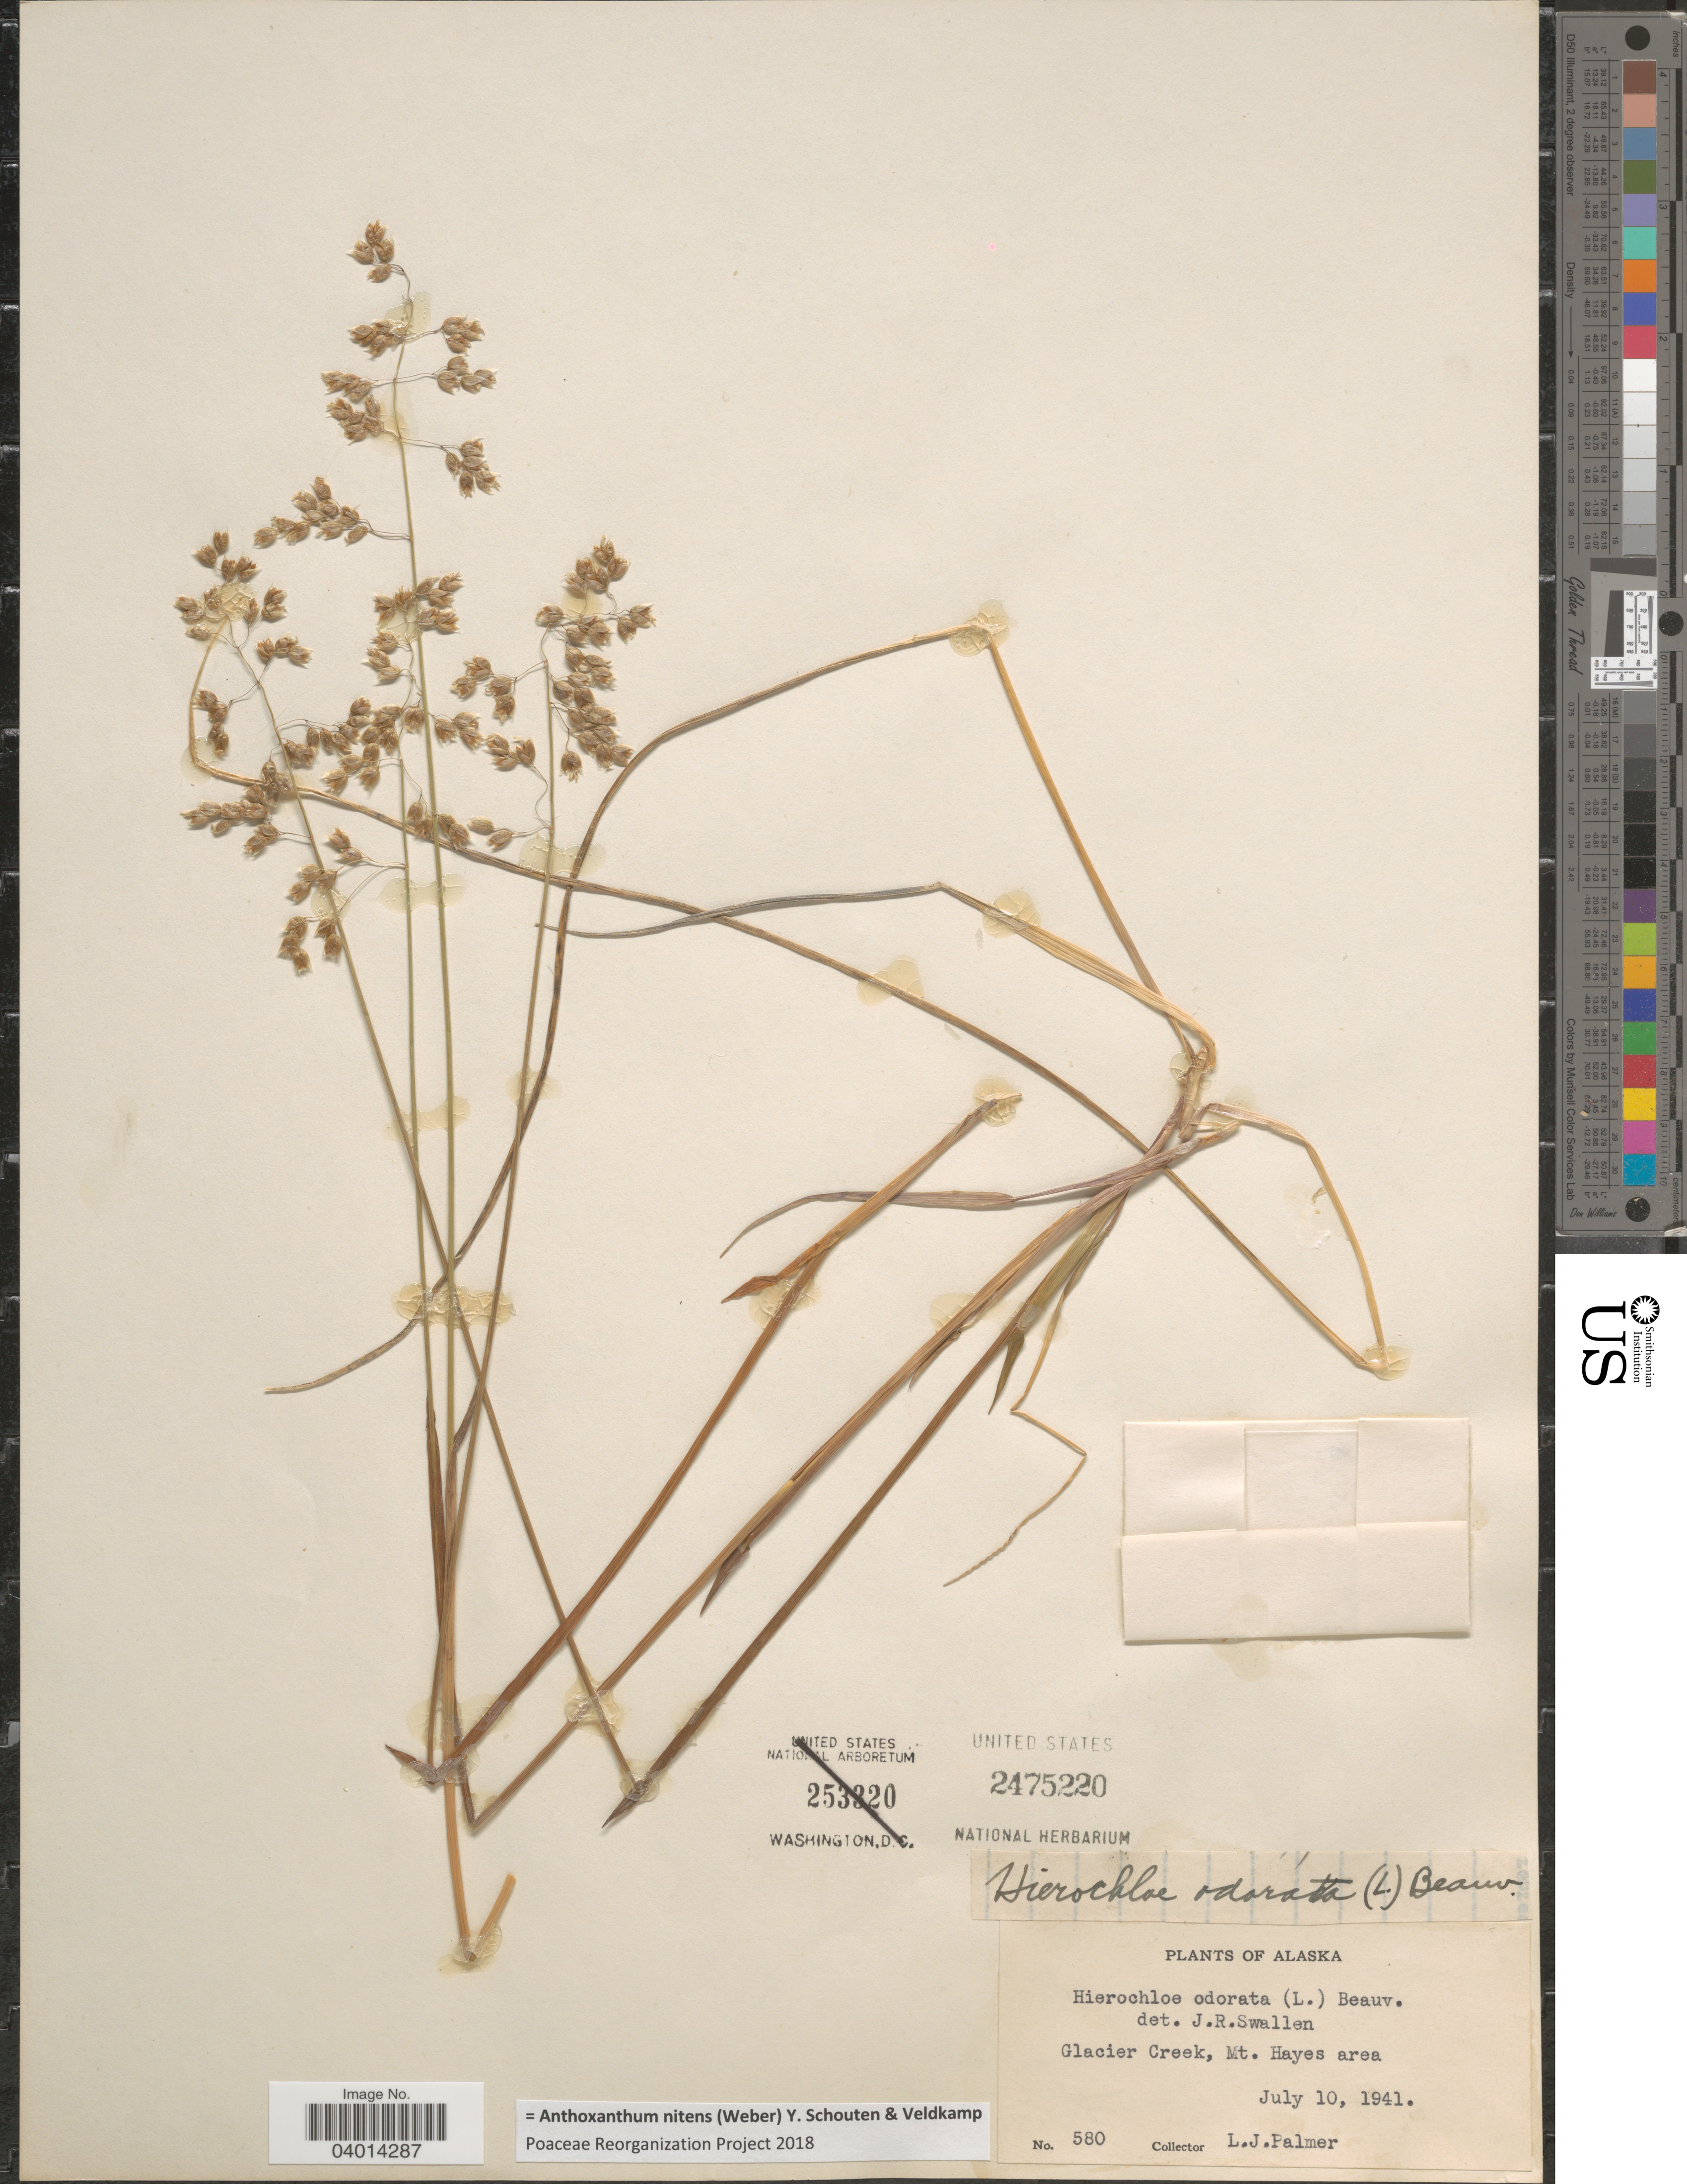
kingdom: Plantae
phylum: Tracheophyta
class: Liliopsida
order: Poales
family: Poaceae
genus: Anthoxanthum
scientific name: Anthoxanthum nitens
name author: (G.H. Weber) R.T.A. Schouten & Veldkamp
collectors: L. J. Palmer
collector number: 580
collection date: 1941-07-10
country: United States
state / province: Alaska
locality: Glacier Creek, Mt. Hayes area.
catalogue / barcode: US 2475220